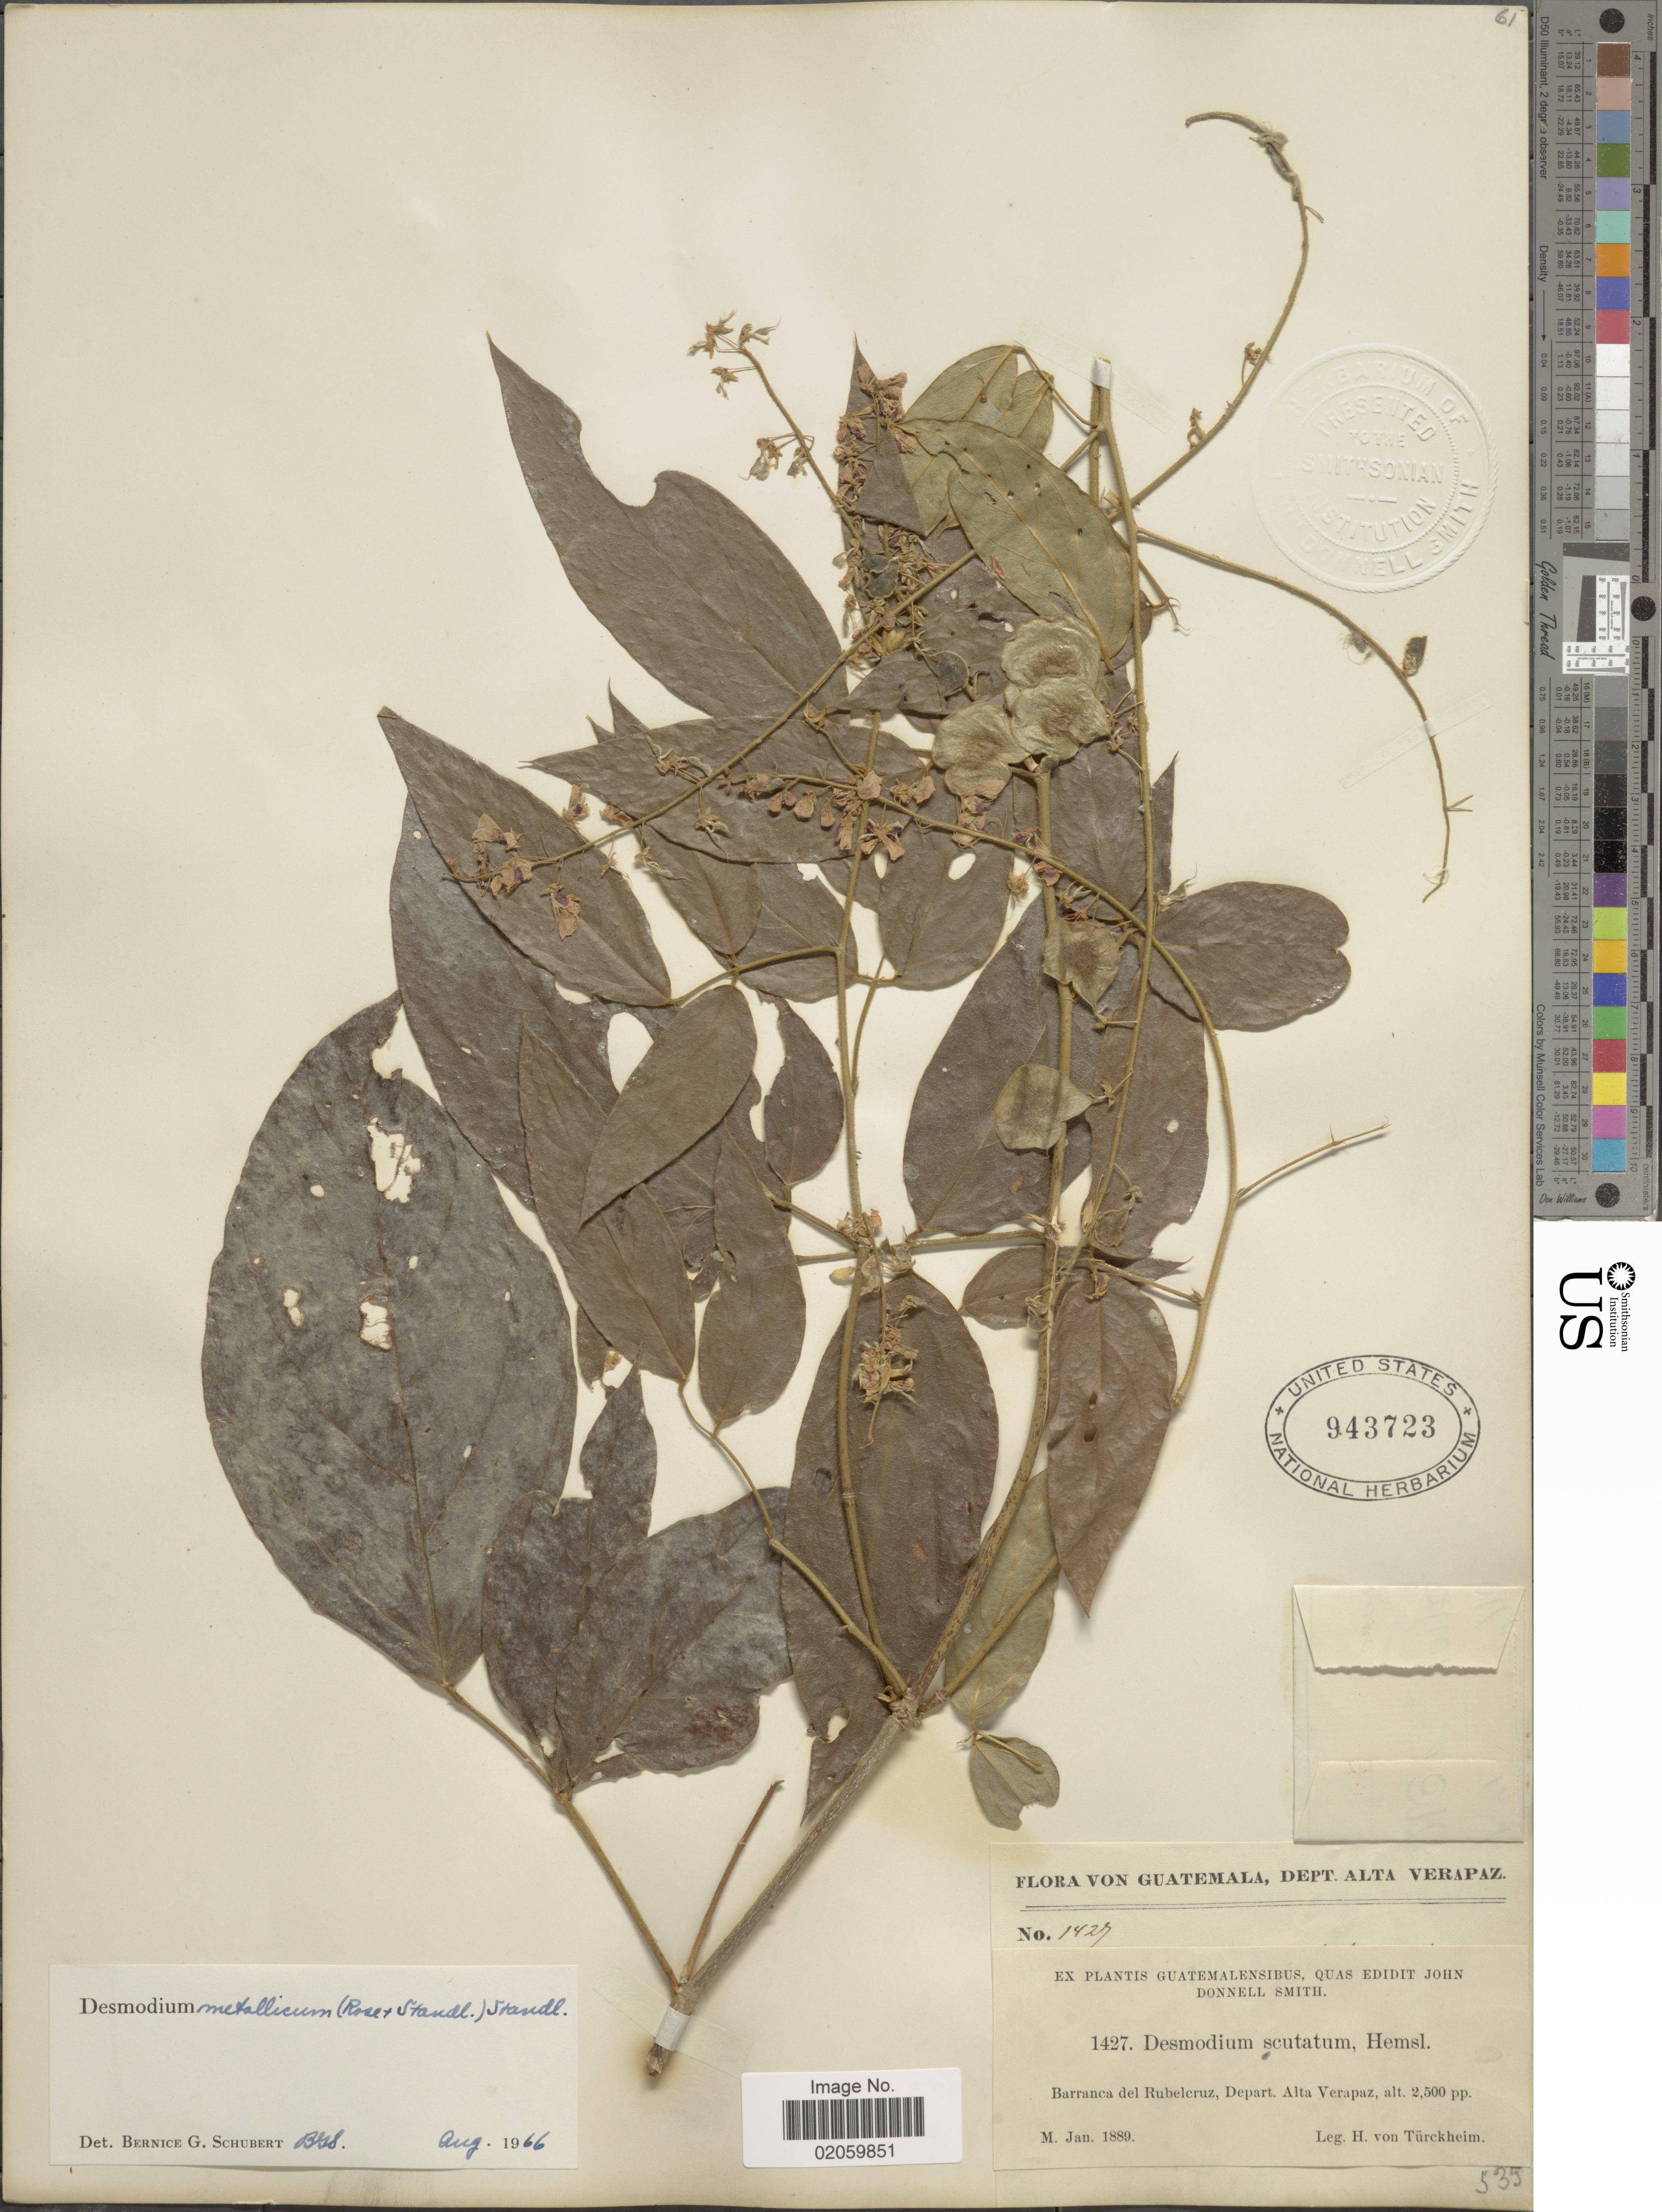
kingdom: Plantae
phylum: Tracheophyta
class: Magnoliopsida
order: Fabales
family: Fabaceae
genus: Desmodium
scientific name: Desmodium metallicum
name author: (Rose & Standl.) Standl.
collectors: H. von Türckheim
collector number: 1427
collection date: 1889-01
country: Guatemala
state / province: Alta Verapaz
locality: Barranca del Rubelcruz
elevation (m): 762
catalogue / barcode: US 943723